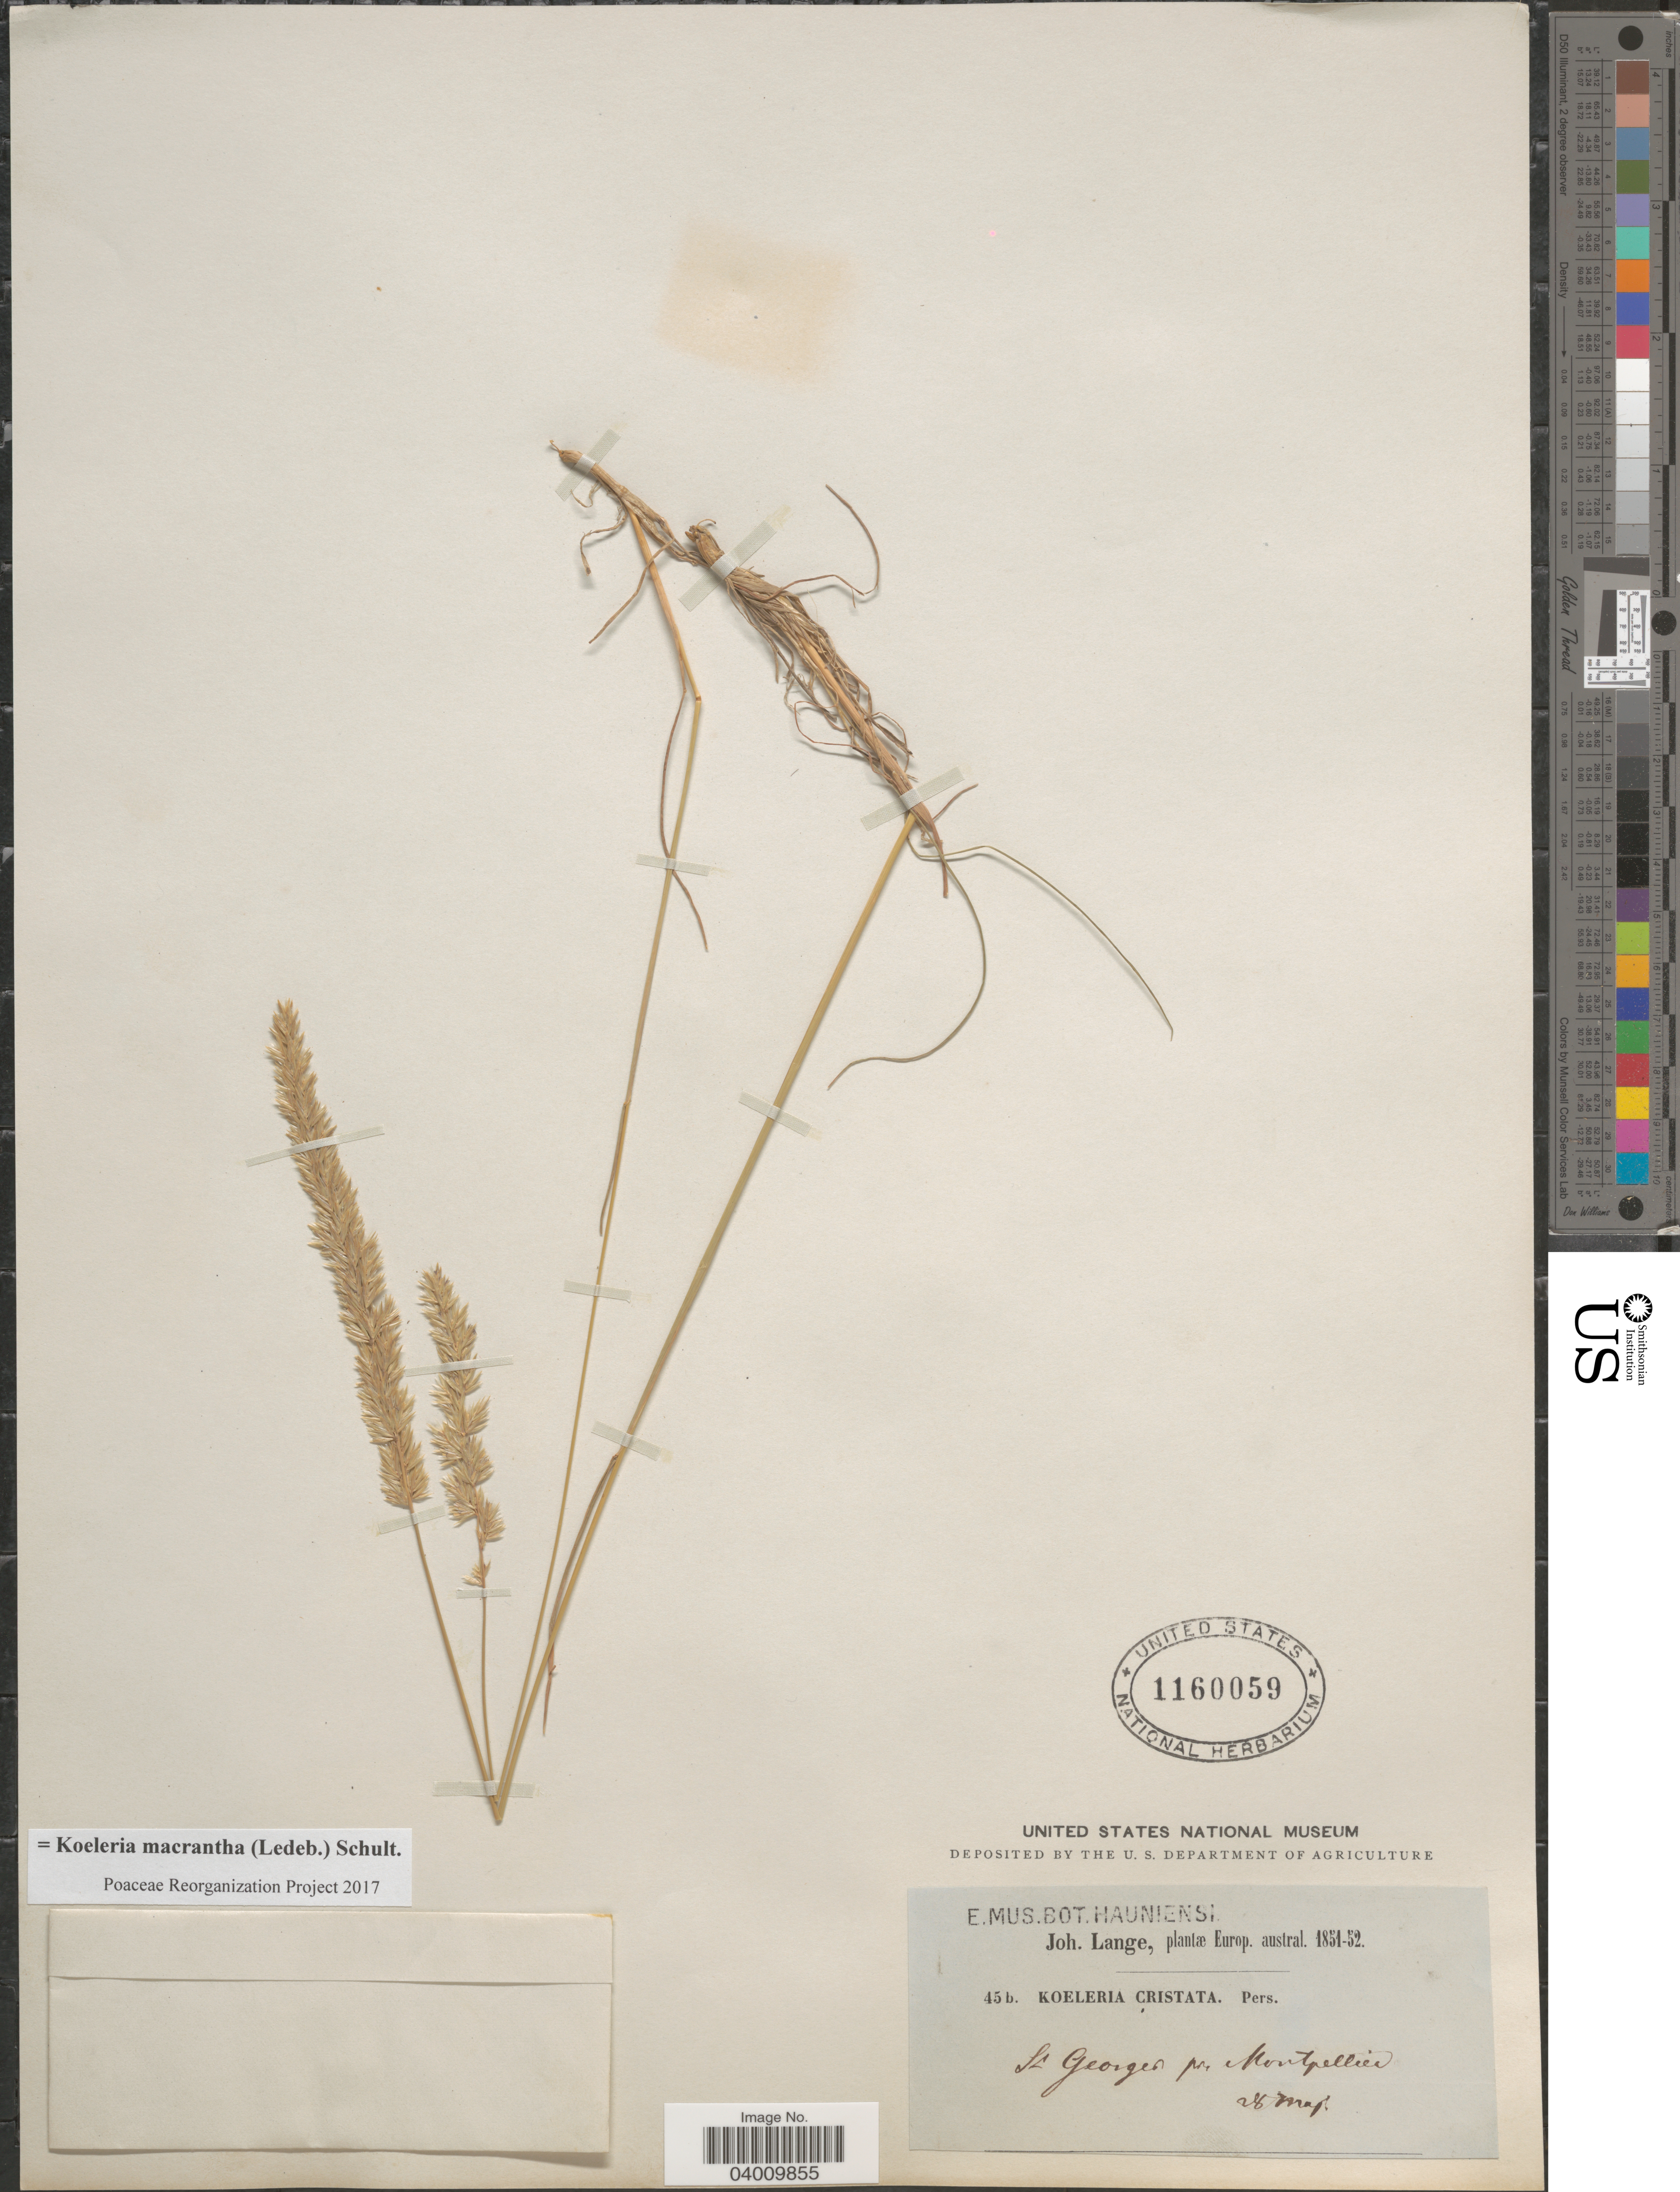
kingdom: Plantae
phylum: Tracheophyta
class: Liliopsida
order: Poales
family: Poaceae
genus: Koeleria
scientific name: Koeleria macrantha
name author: (Ledeb.) Schult.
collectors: J. M. C. Lange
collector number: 45 b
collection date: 1851-05-28/1852-05-28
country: France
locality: Europ. austral. St George pr. Montpellier.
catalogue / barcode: US 1160059